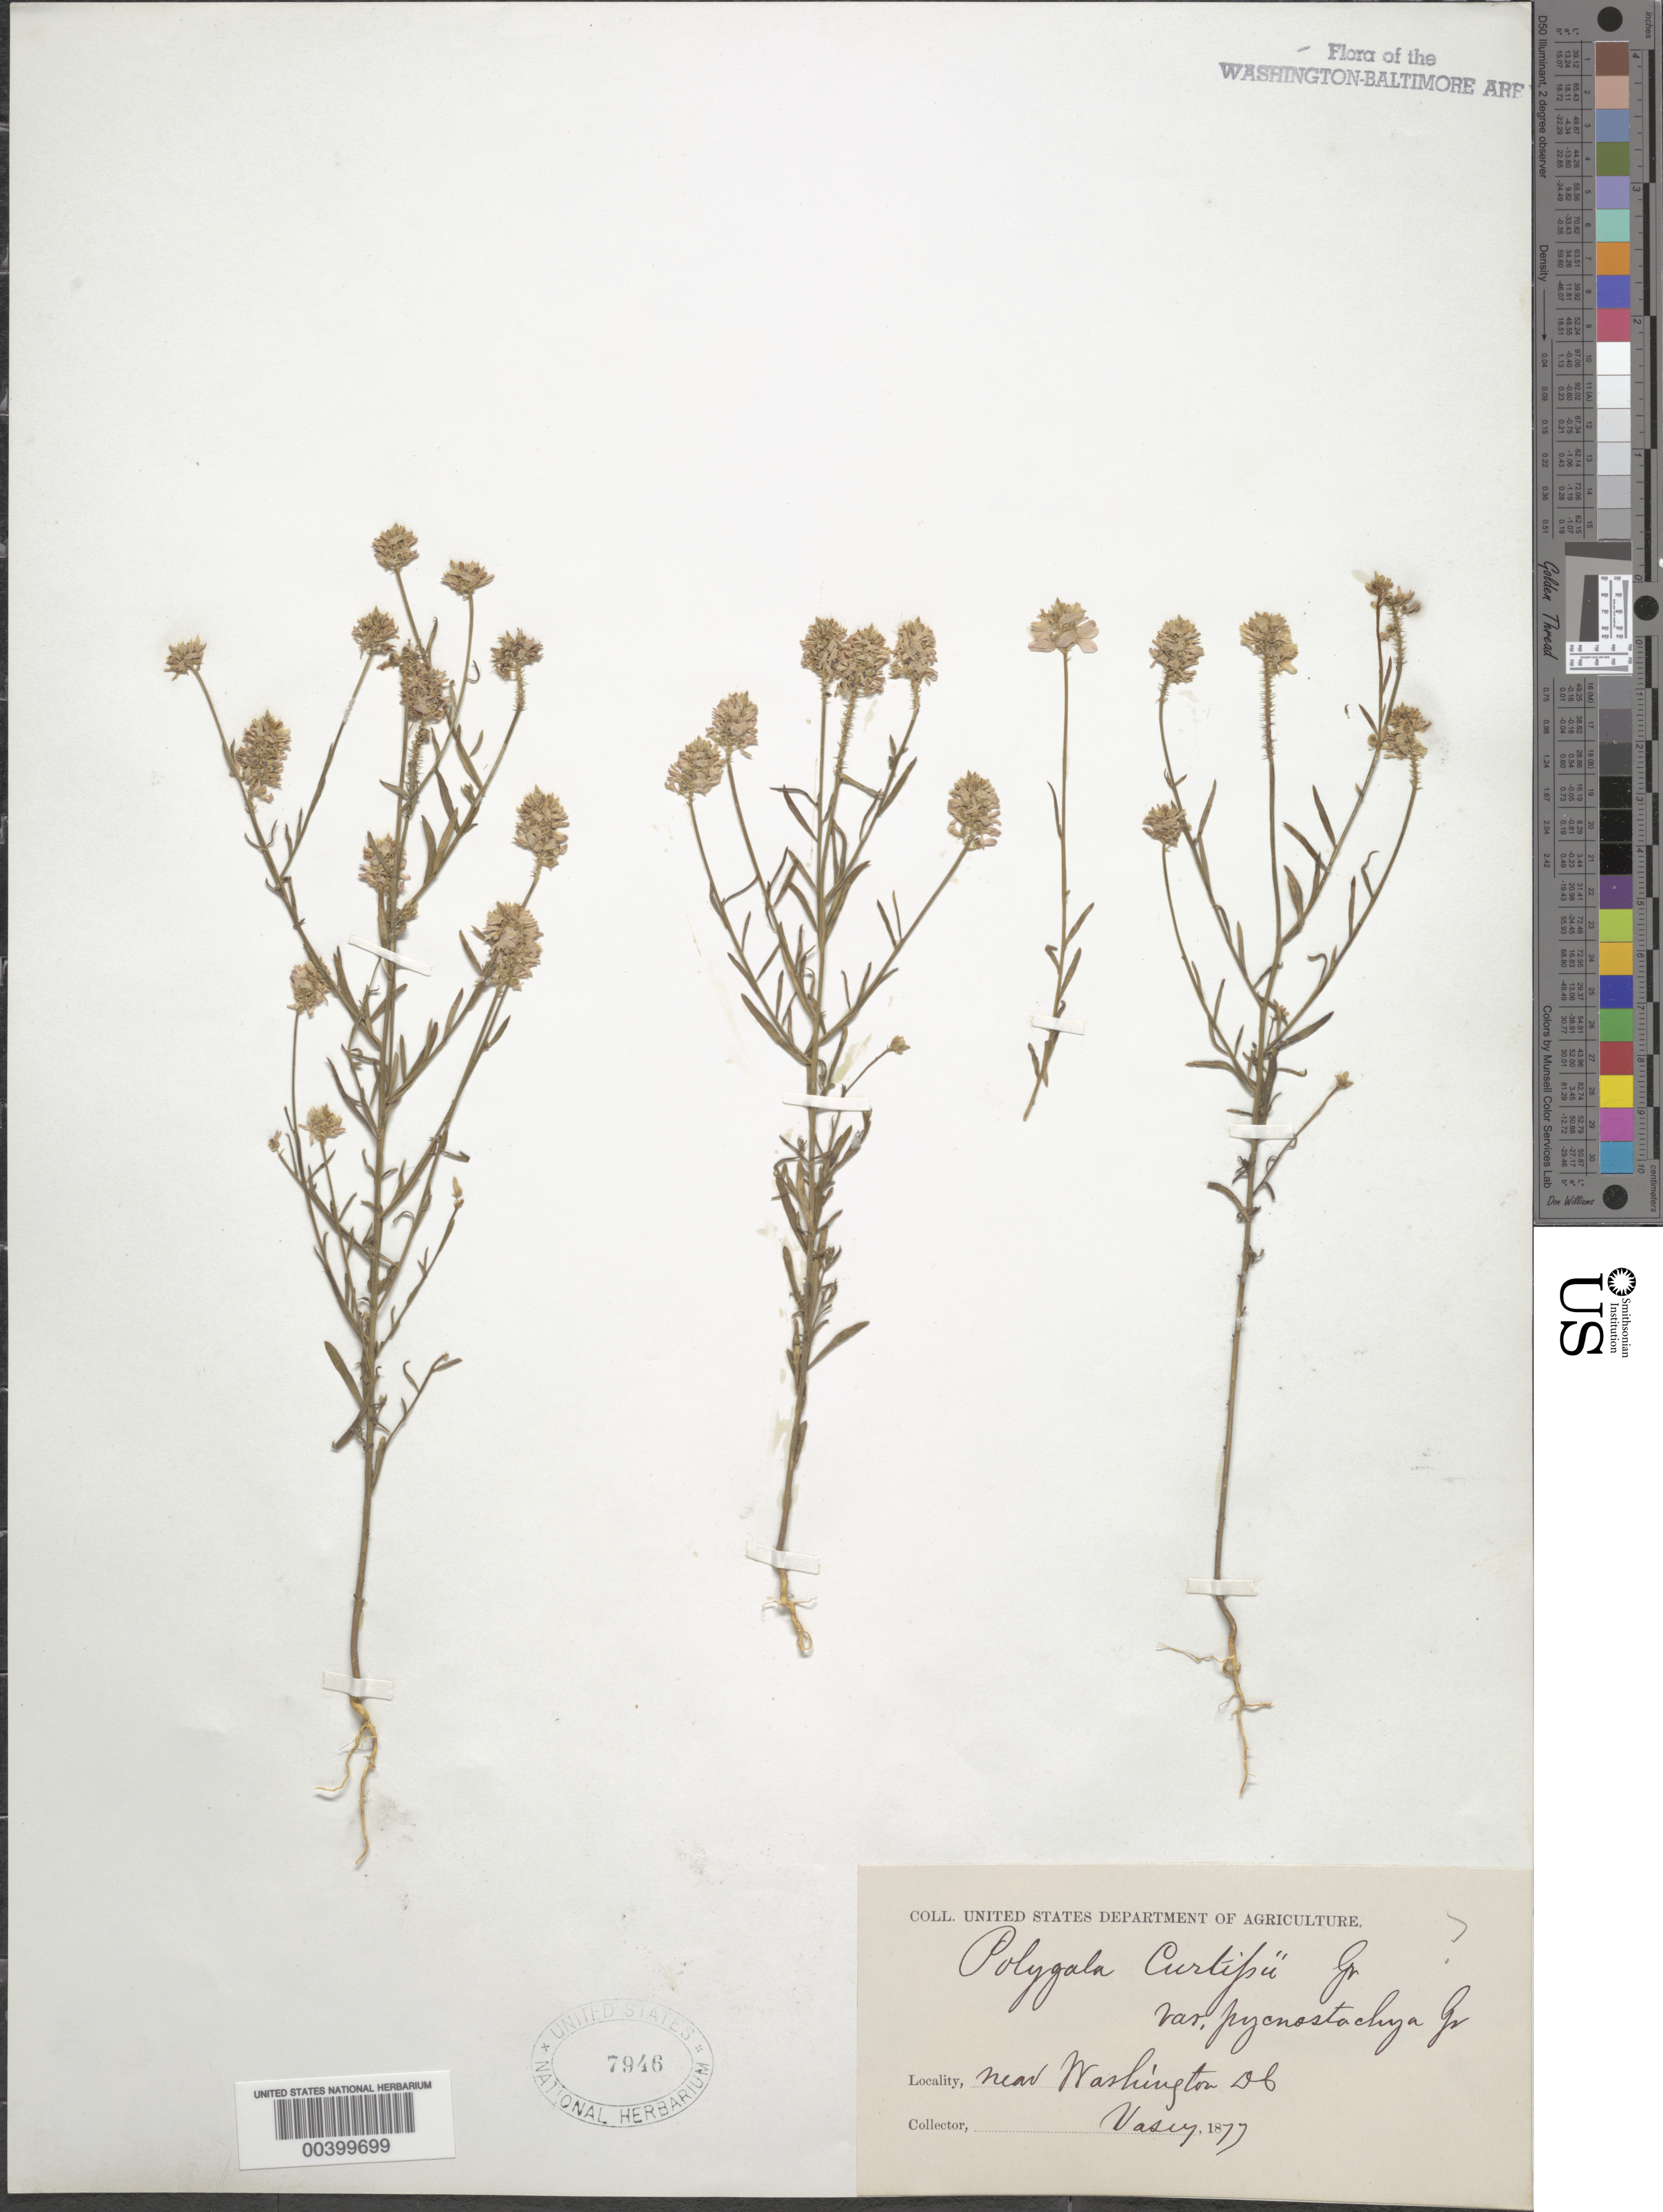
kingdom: Plantae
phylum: Tracheophyta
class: Magnoliopsida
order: Fabales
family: Polygalaceae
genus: Polygala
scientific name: Polygala curtissii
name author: A. Gray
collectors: G. Vasey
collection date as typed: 1877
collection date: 1877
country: United States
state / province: District of Columbia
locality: DC vicinity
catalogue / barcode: US 7946